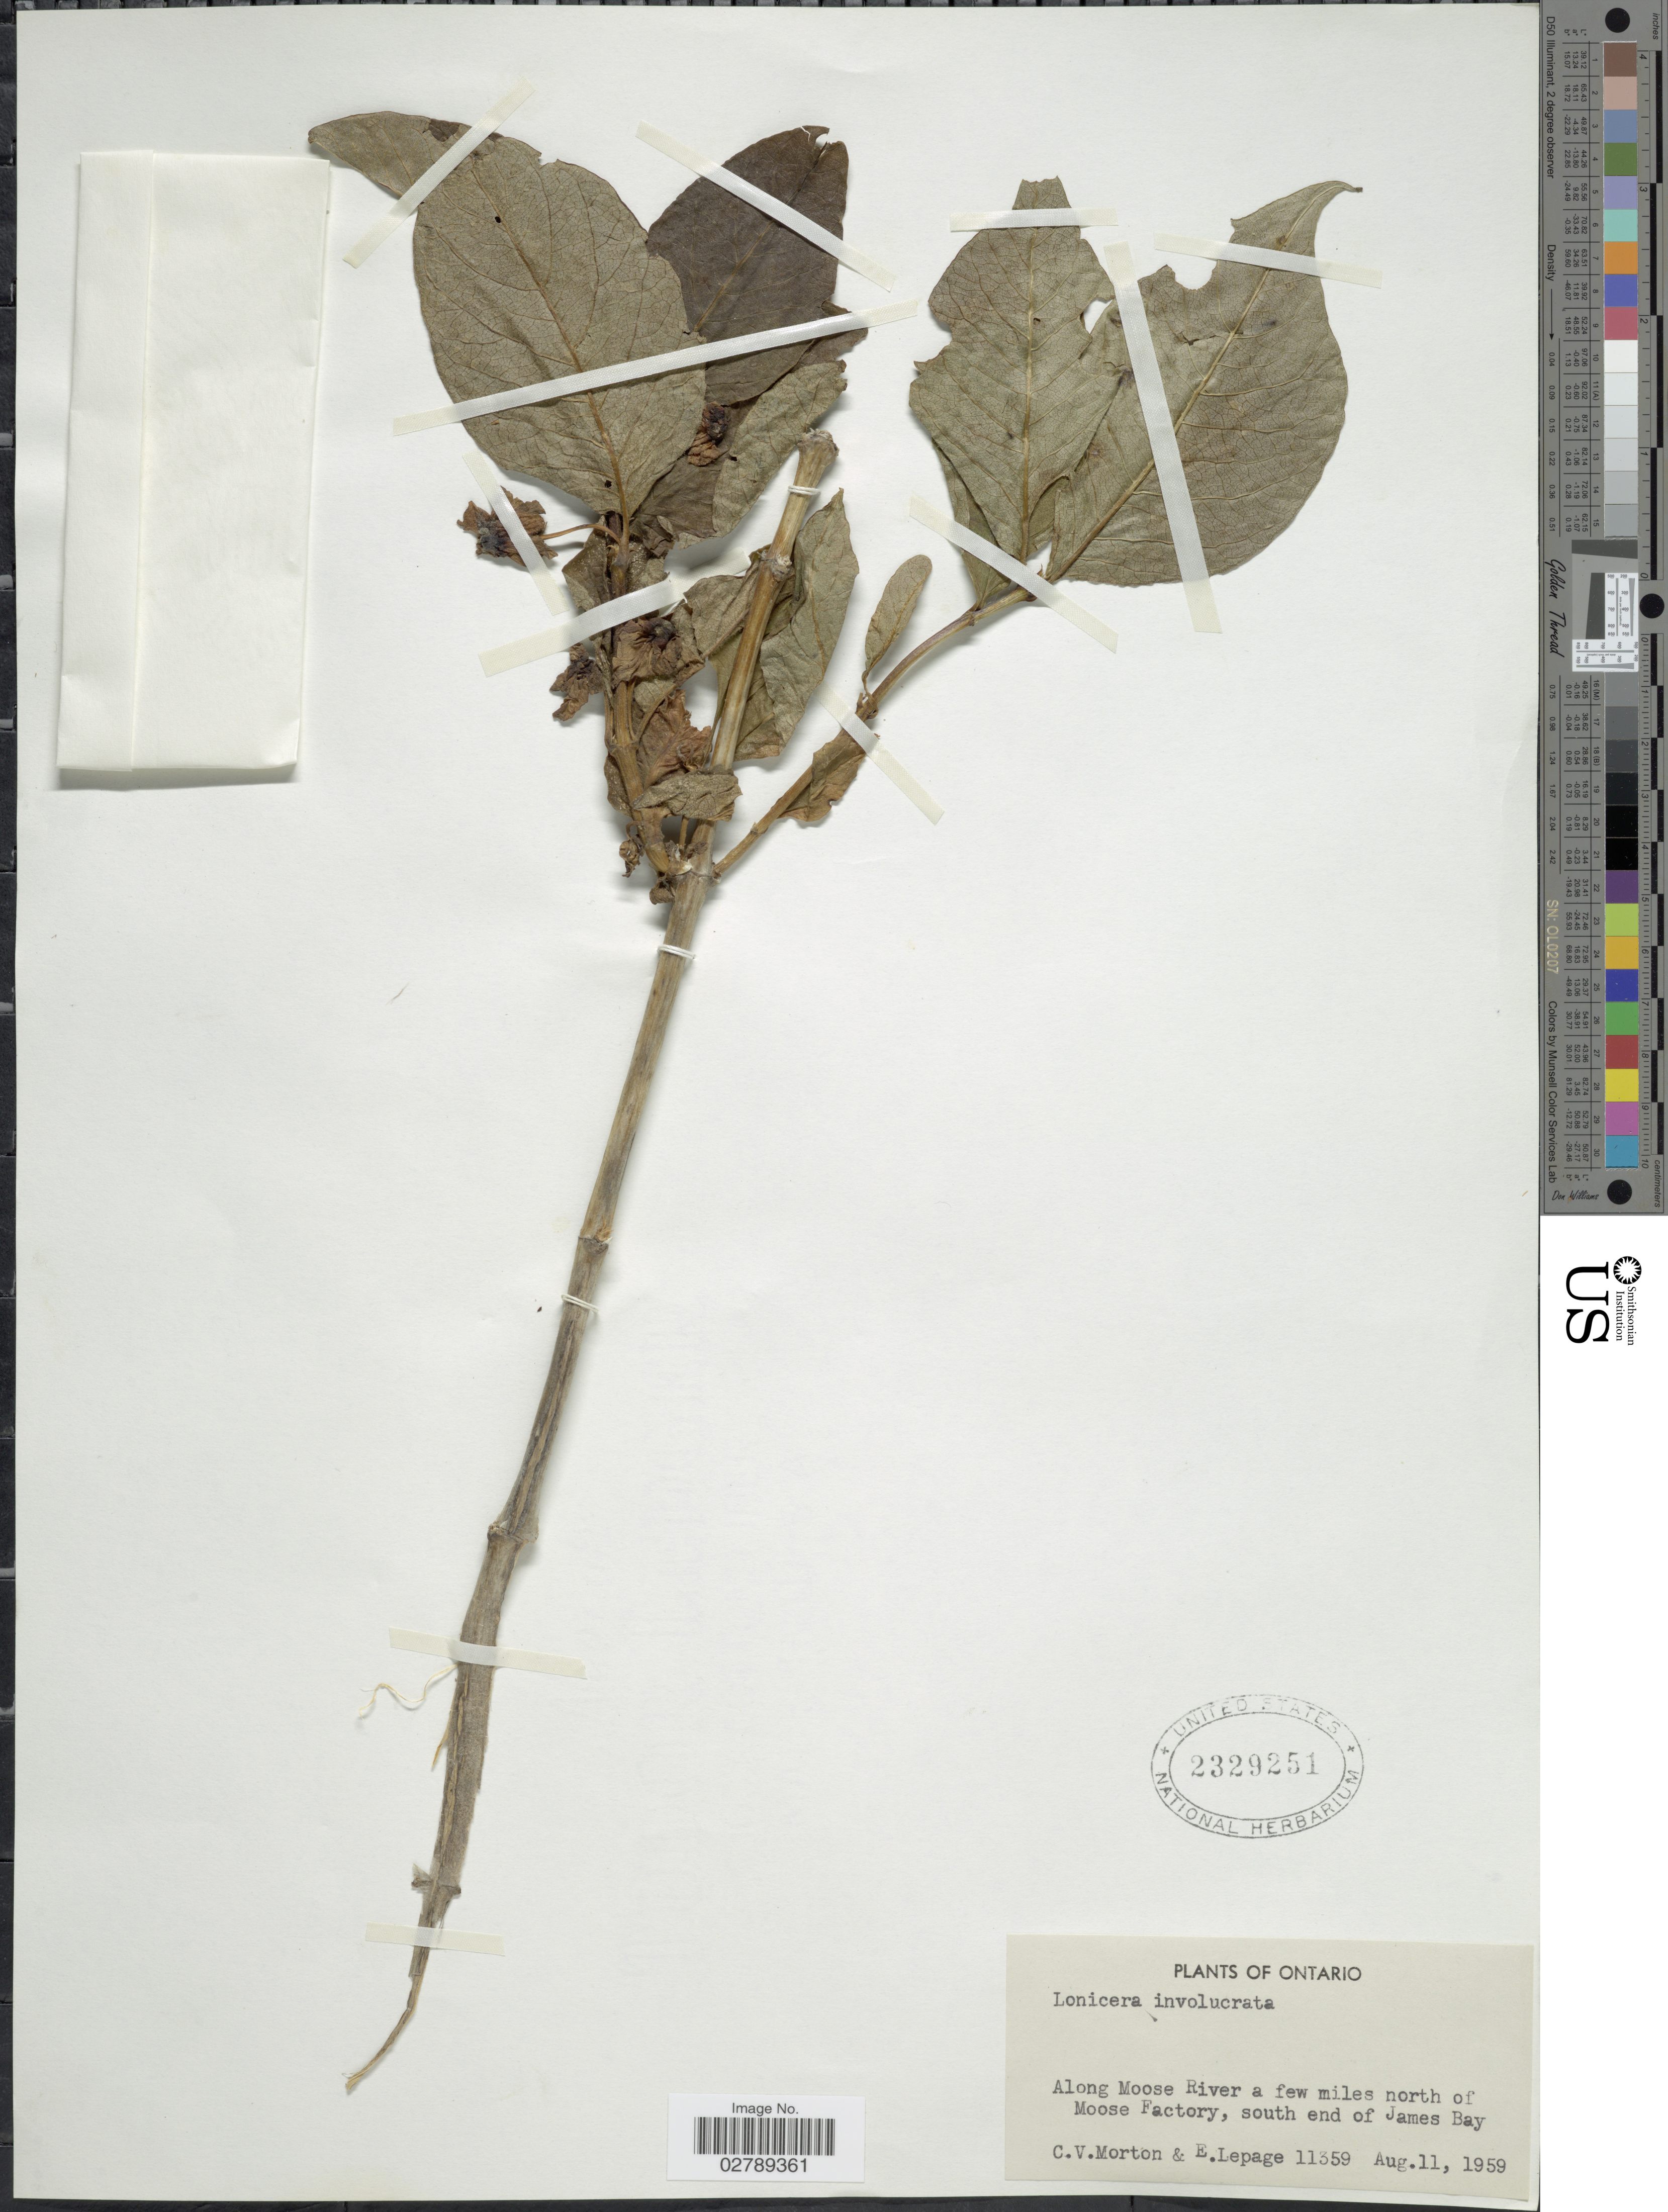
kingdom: Plantae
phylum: Tracheophyta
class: Magnoliopsida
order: Dipsacales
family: Caprifoliaceae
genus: Lonicera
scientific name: Lonicera involucrata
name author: (Richardson) Banks ex Spreng.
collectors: C. V. Morton & E. Lepage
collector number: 11359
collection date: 1959-08-11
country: Canada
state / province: Ontario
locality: Along Moose River a few miles north of Moose Factory, south end of James Bay.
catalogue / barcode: US 2329251